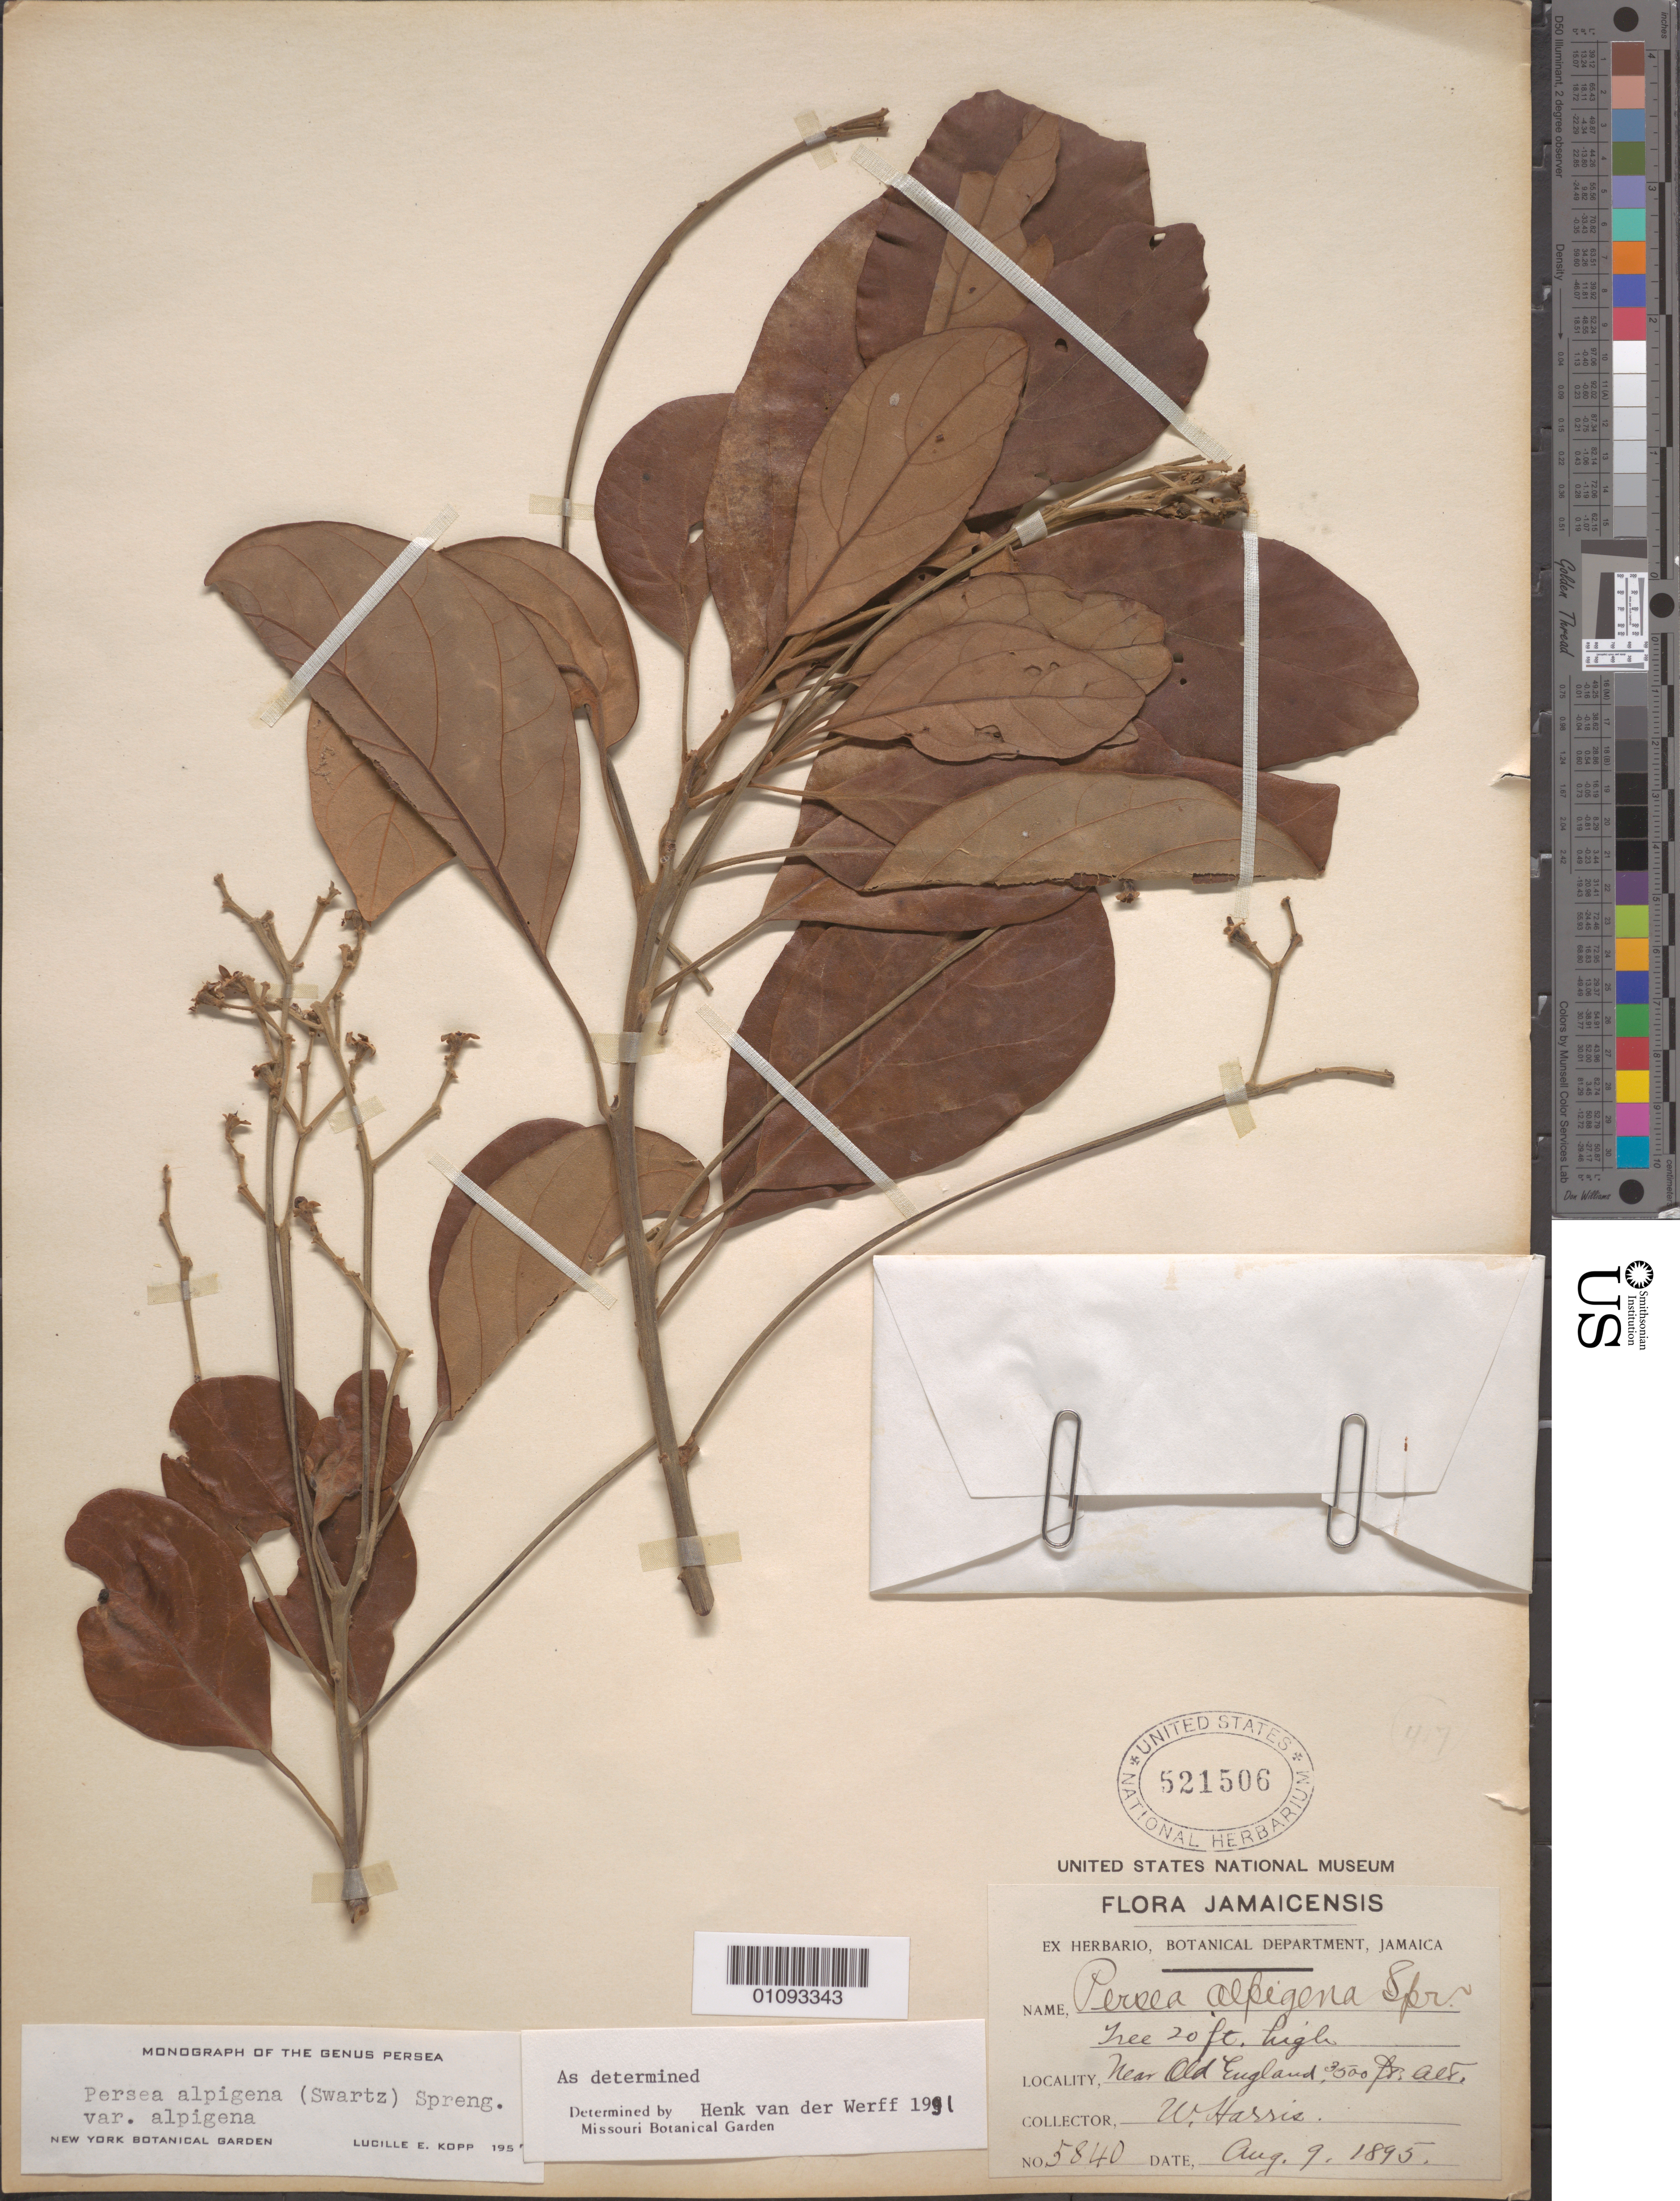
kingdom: Plantae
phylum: Tracheophyta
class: Magnoliopsida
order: Laurales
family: Lauraceae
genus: Persea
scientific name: Persea alpigena var. alpigena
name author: Spreng.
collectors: W. Harris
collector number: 5840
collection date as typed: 09 Aug 1895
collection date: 1895-08-09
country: Jamaica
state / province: Manchester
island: Jamaica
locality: Old England.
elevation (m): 1067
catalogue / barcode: US 521506